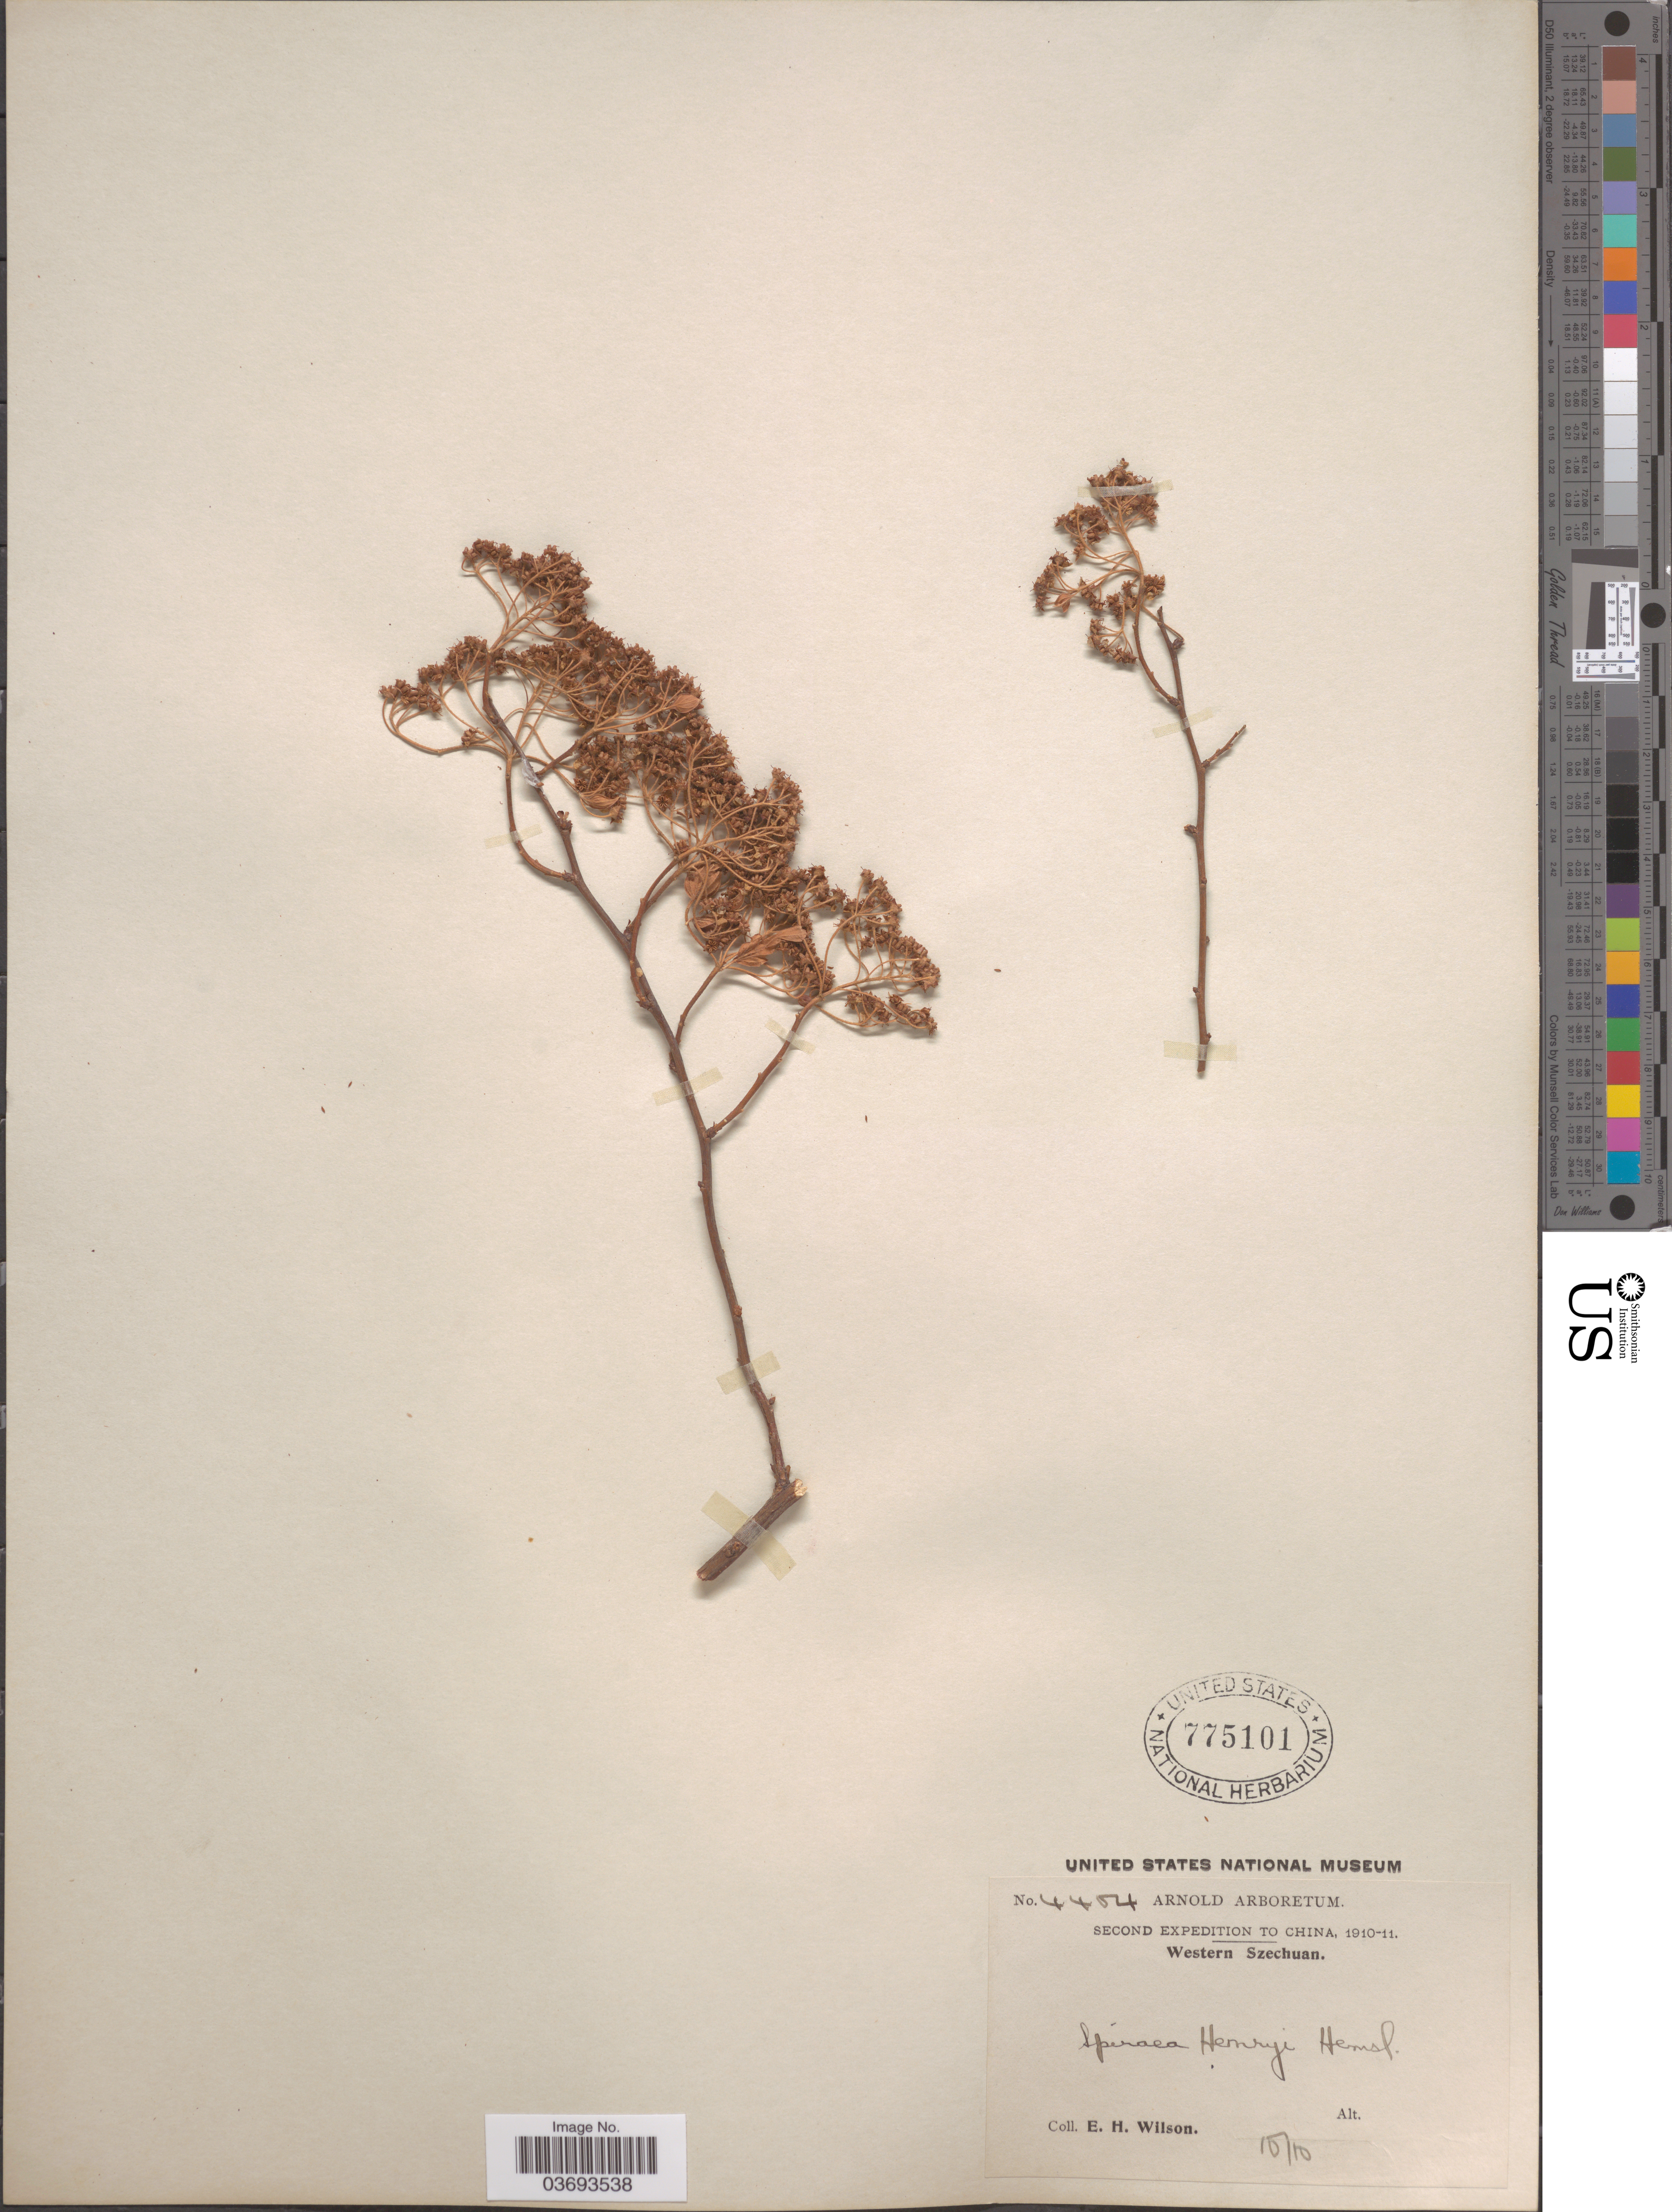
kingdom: Plantae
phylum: Tracheophyta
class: Magnoliopsida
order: Rosales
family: Rosaceae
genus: Spiraea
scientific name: Spiraea henryi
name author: Hemsl.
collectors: E. Wilson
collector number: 4404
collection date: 1910-10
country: China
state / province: Sichuan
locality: Western Szechuan.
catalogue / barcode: US 775101